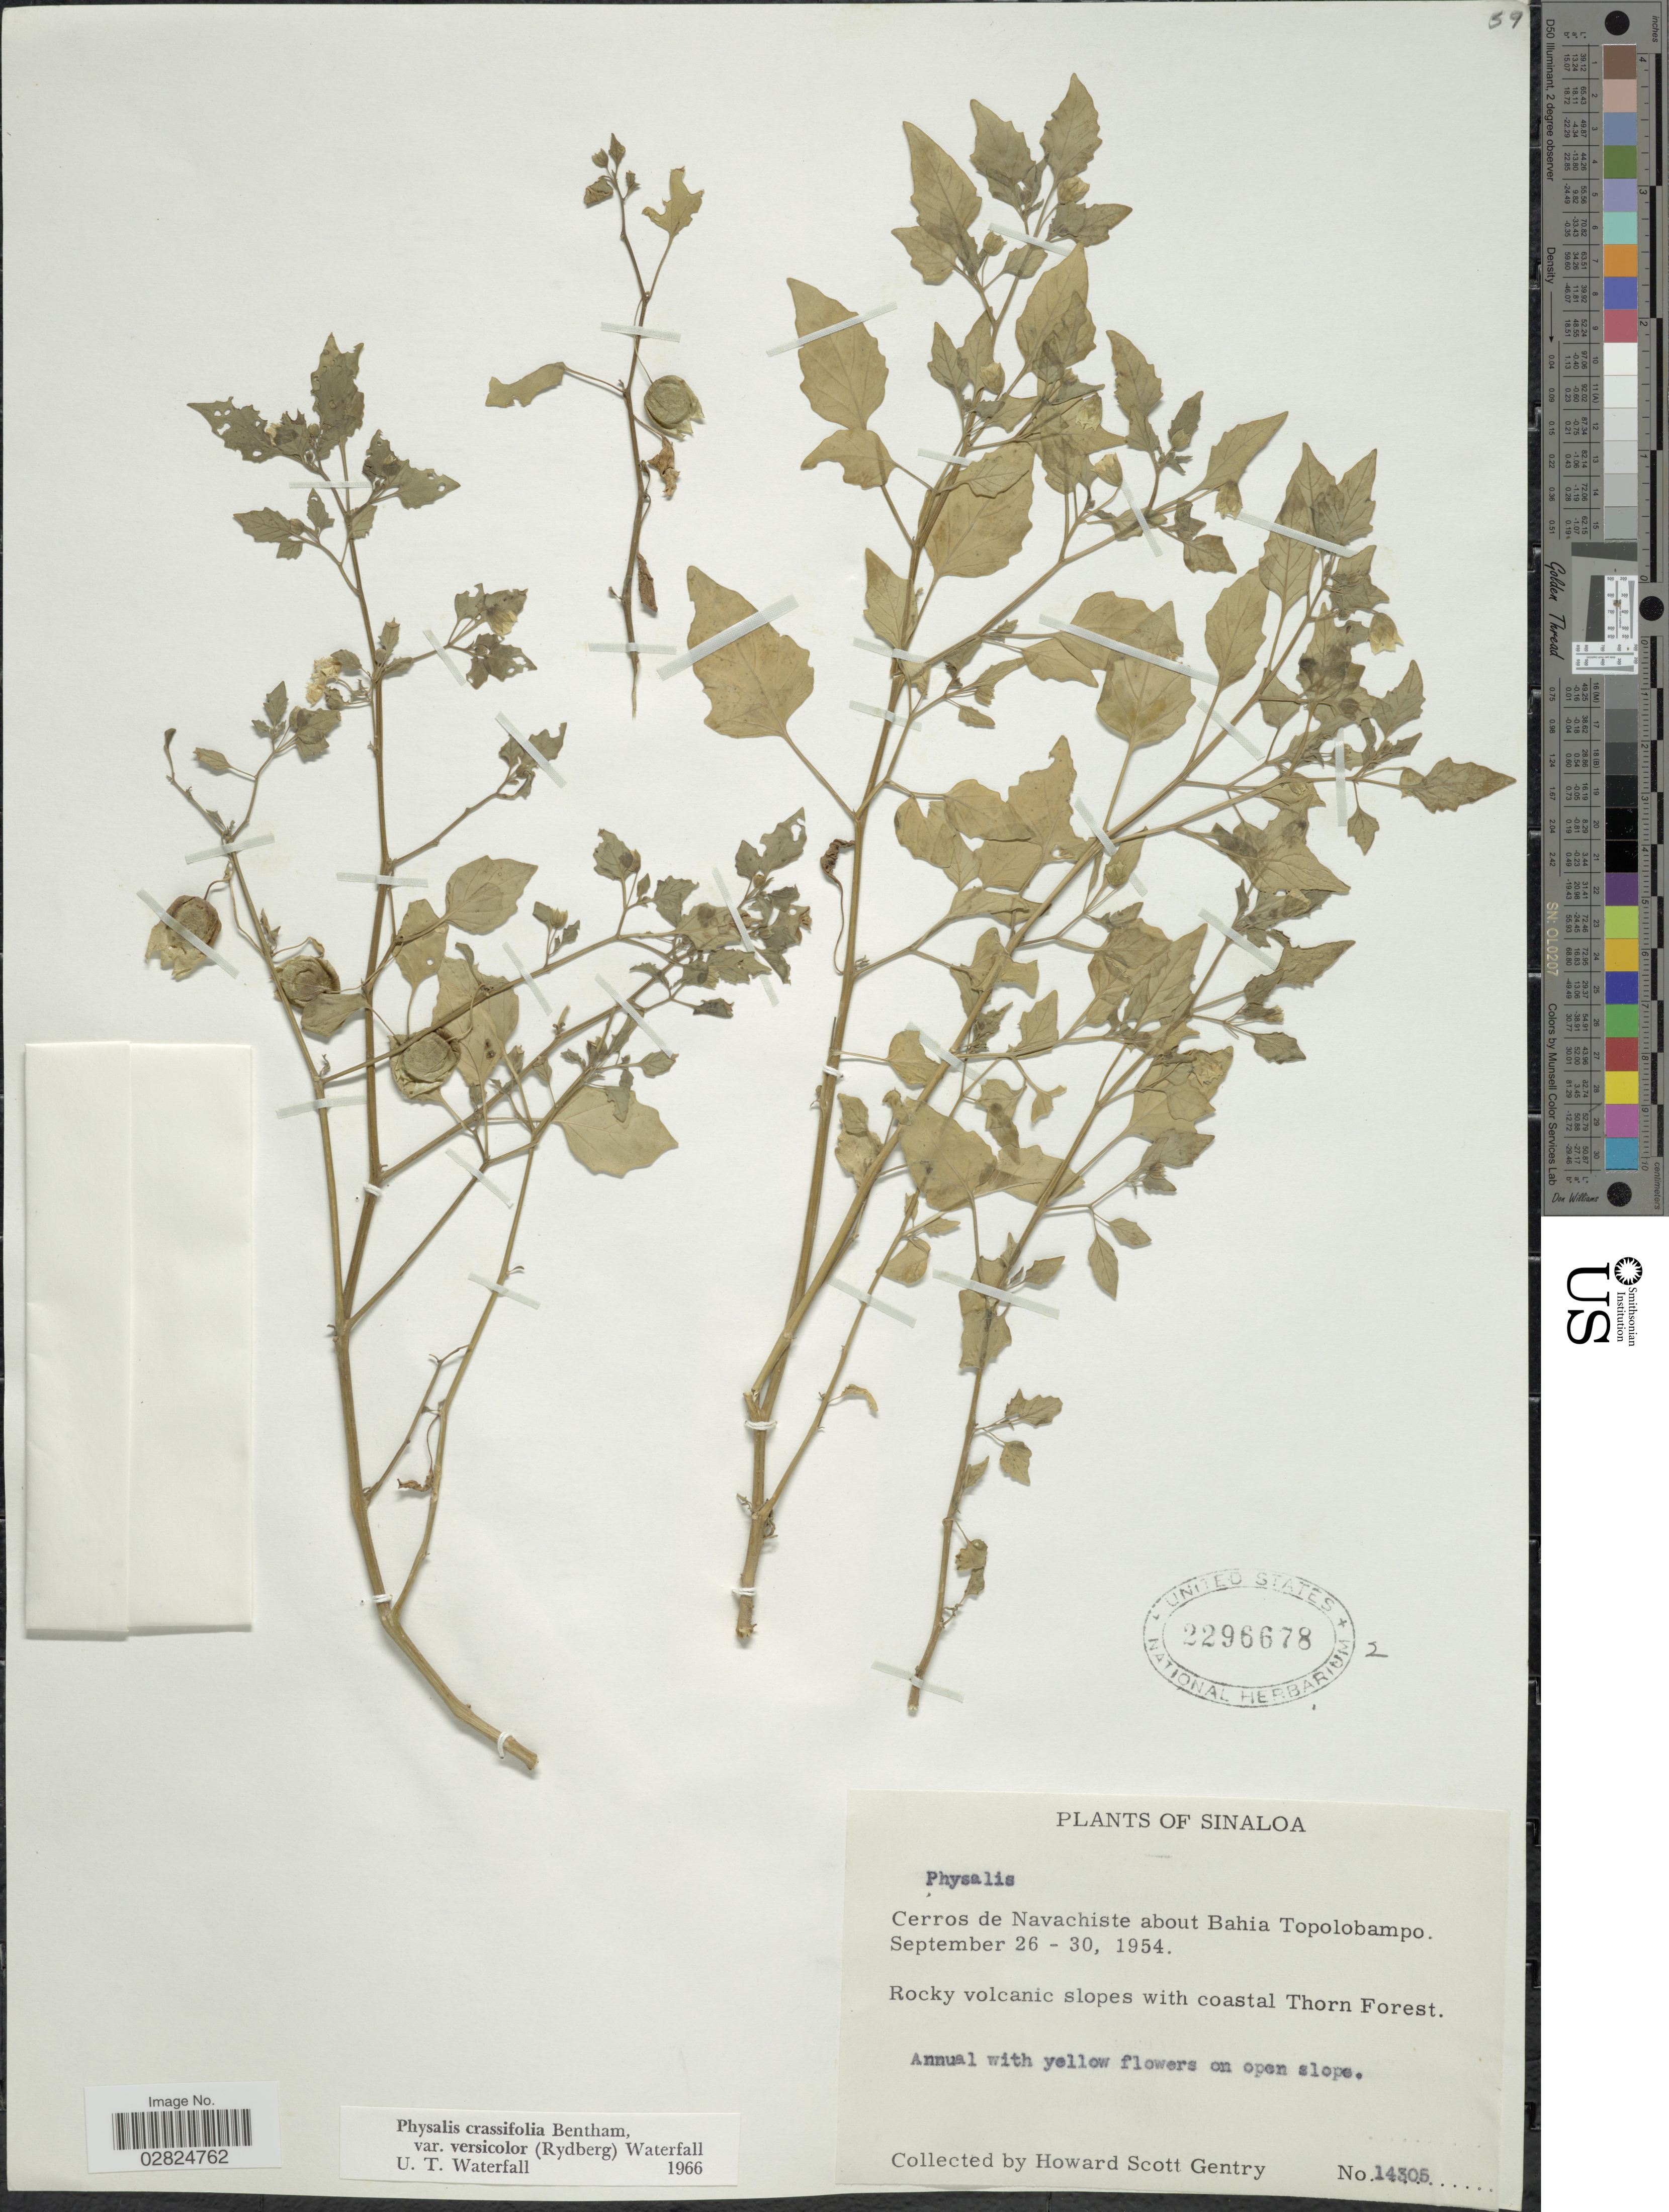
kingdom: Plantae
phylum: Tracheophyta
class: Magnoliopsida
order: Solanales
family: Solanaceae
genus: Physalis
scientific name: Physalis crassifolia var. versicolor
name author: Benth.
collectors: H. S. Gentry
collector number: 14305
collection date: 1954-09-26/1954-09-30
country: Mexico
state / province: Sinaloa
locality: Cerros de Navachiste about Bahia Topolobampo.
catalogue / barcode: US 2296678